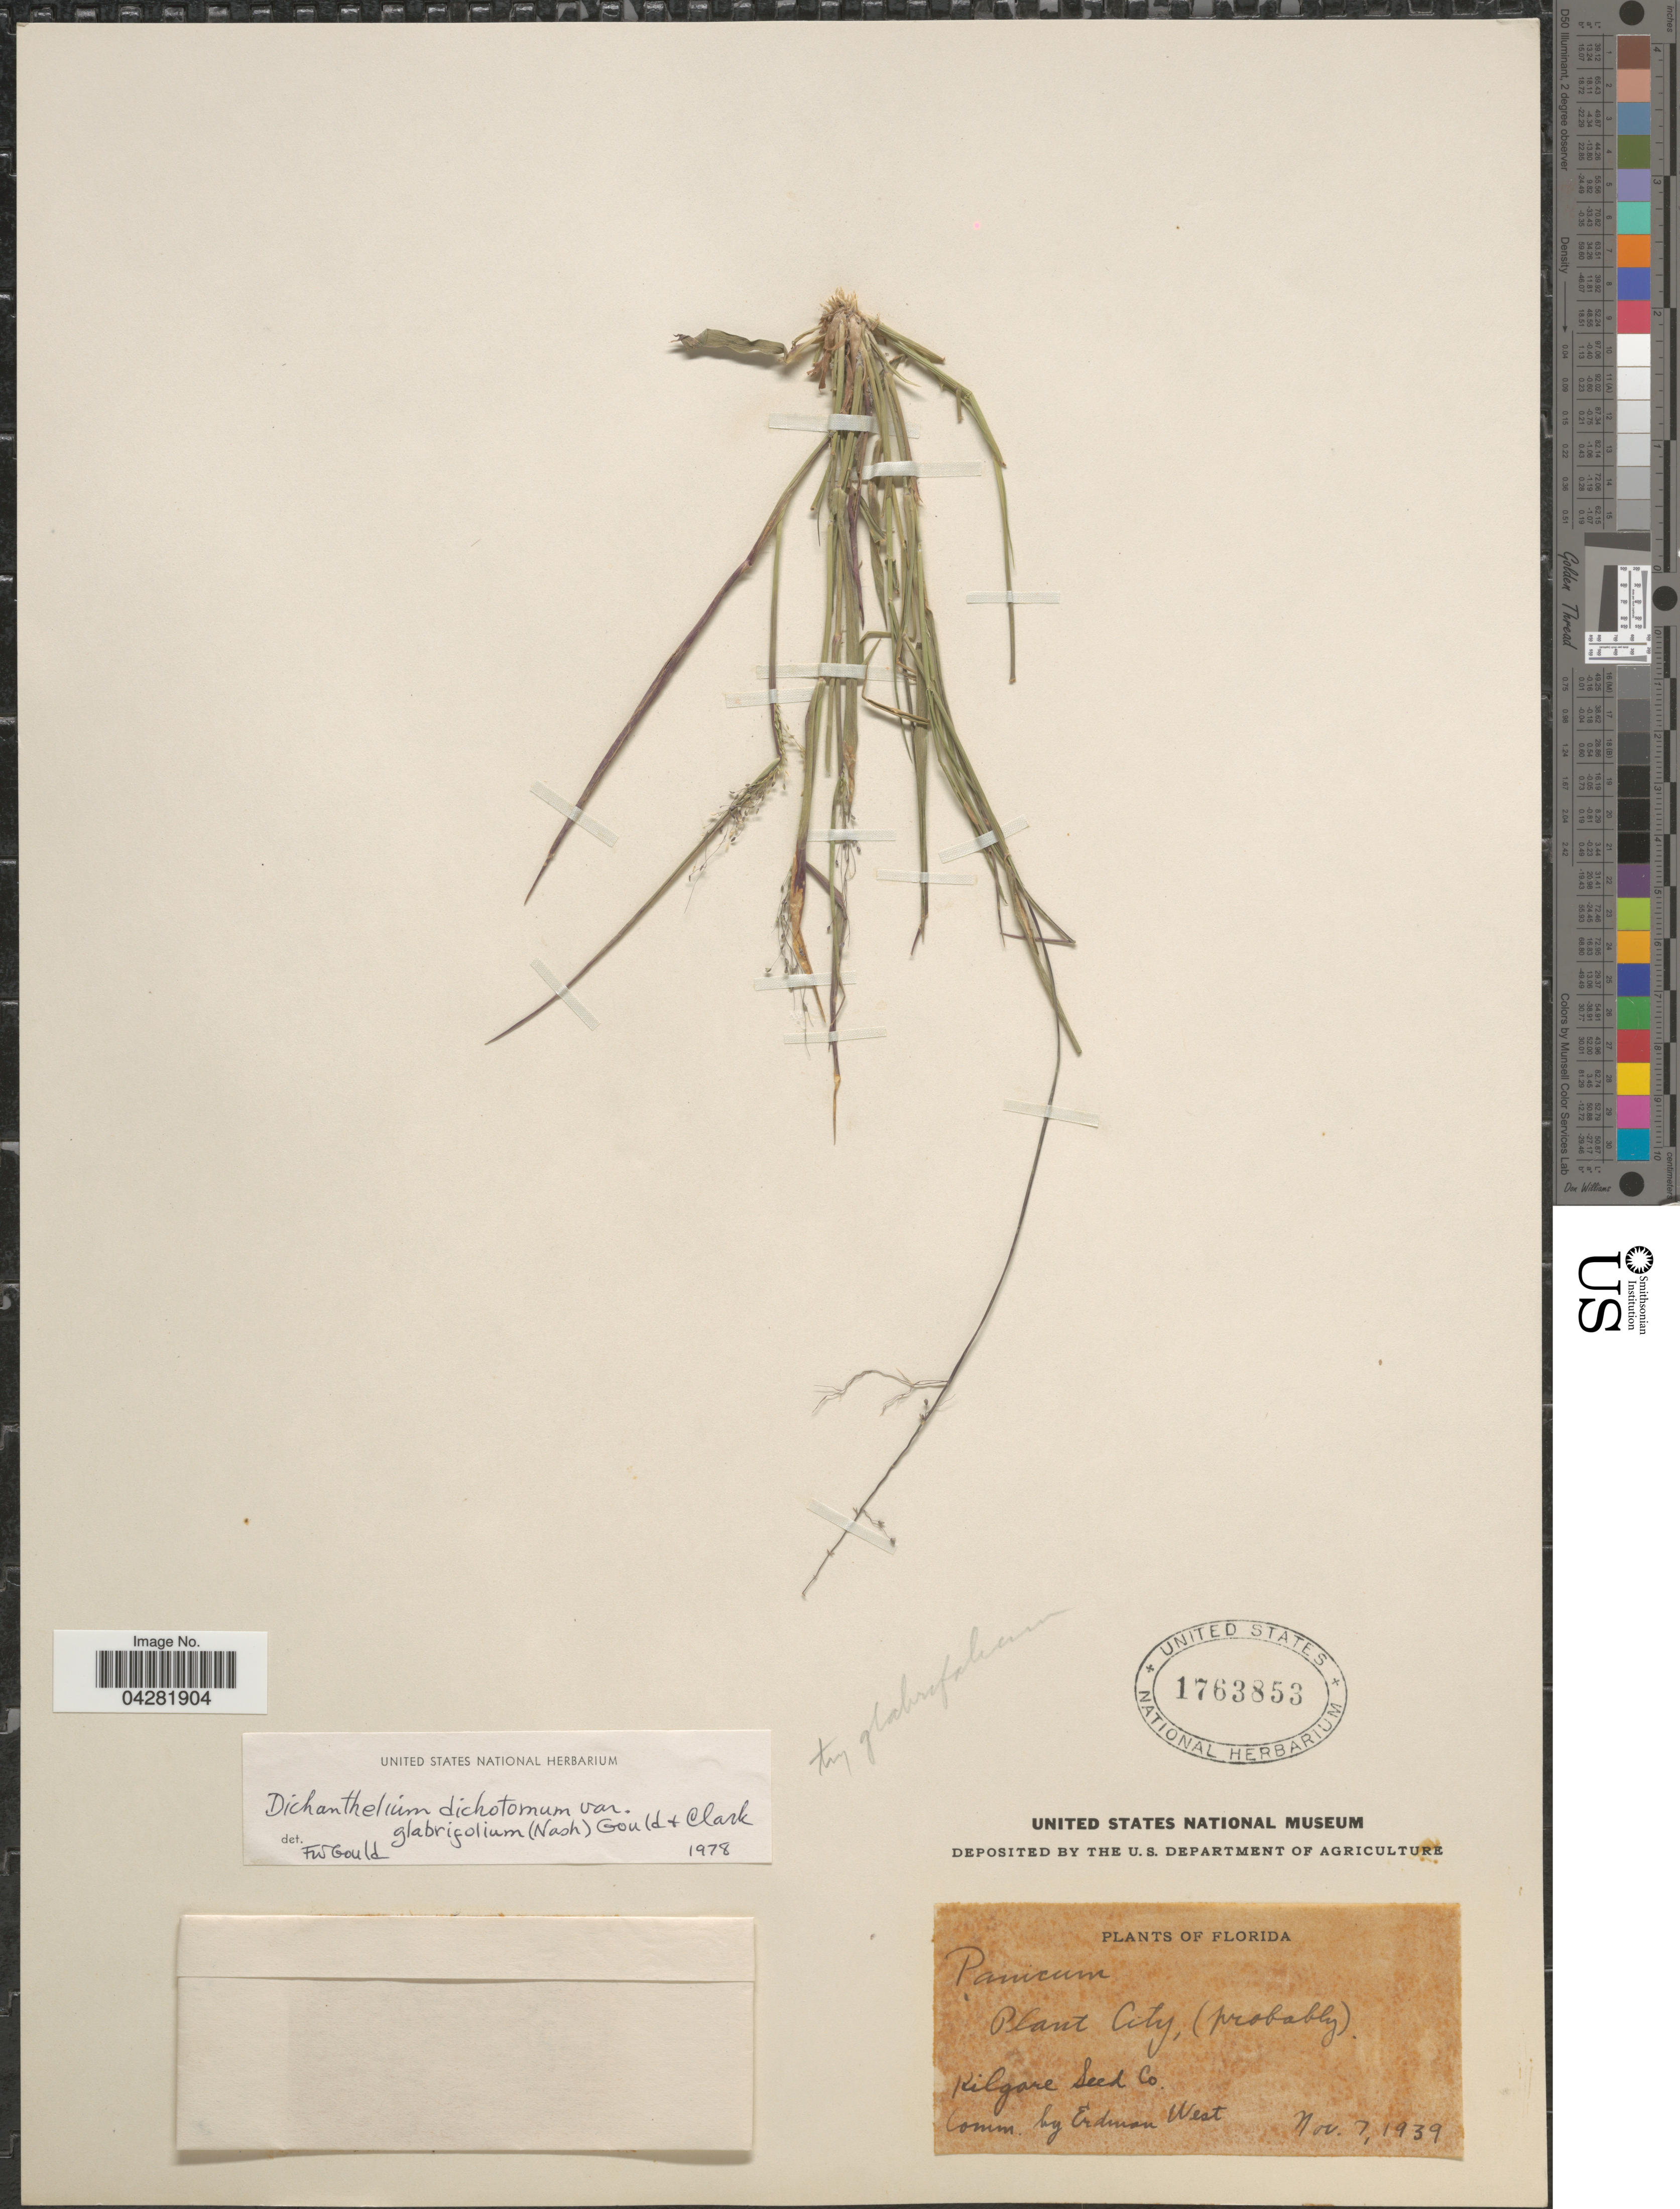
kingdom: Plantae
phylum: Tracheophyta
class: Liliopsida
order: Poales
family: Poaceae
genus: Dichanthelium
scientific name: Dichanthelium ensifolium var. ensifolium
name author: (Baldwin ex Elliot) Gould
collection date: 1939-11-07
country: United States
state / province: Florida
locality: Plant City, (probably). Kilgore Seed Co.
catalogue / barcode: US 1763853